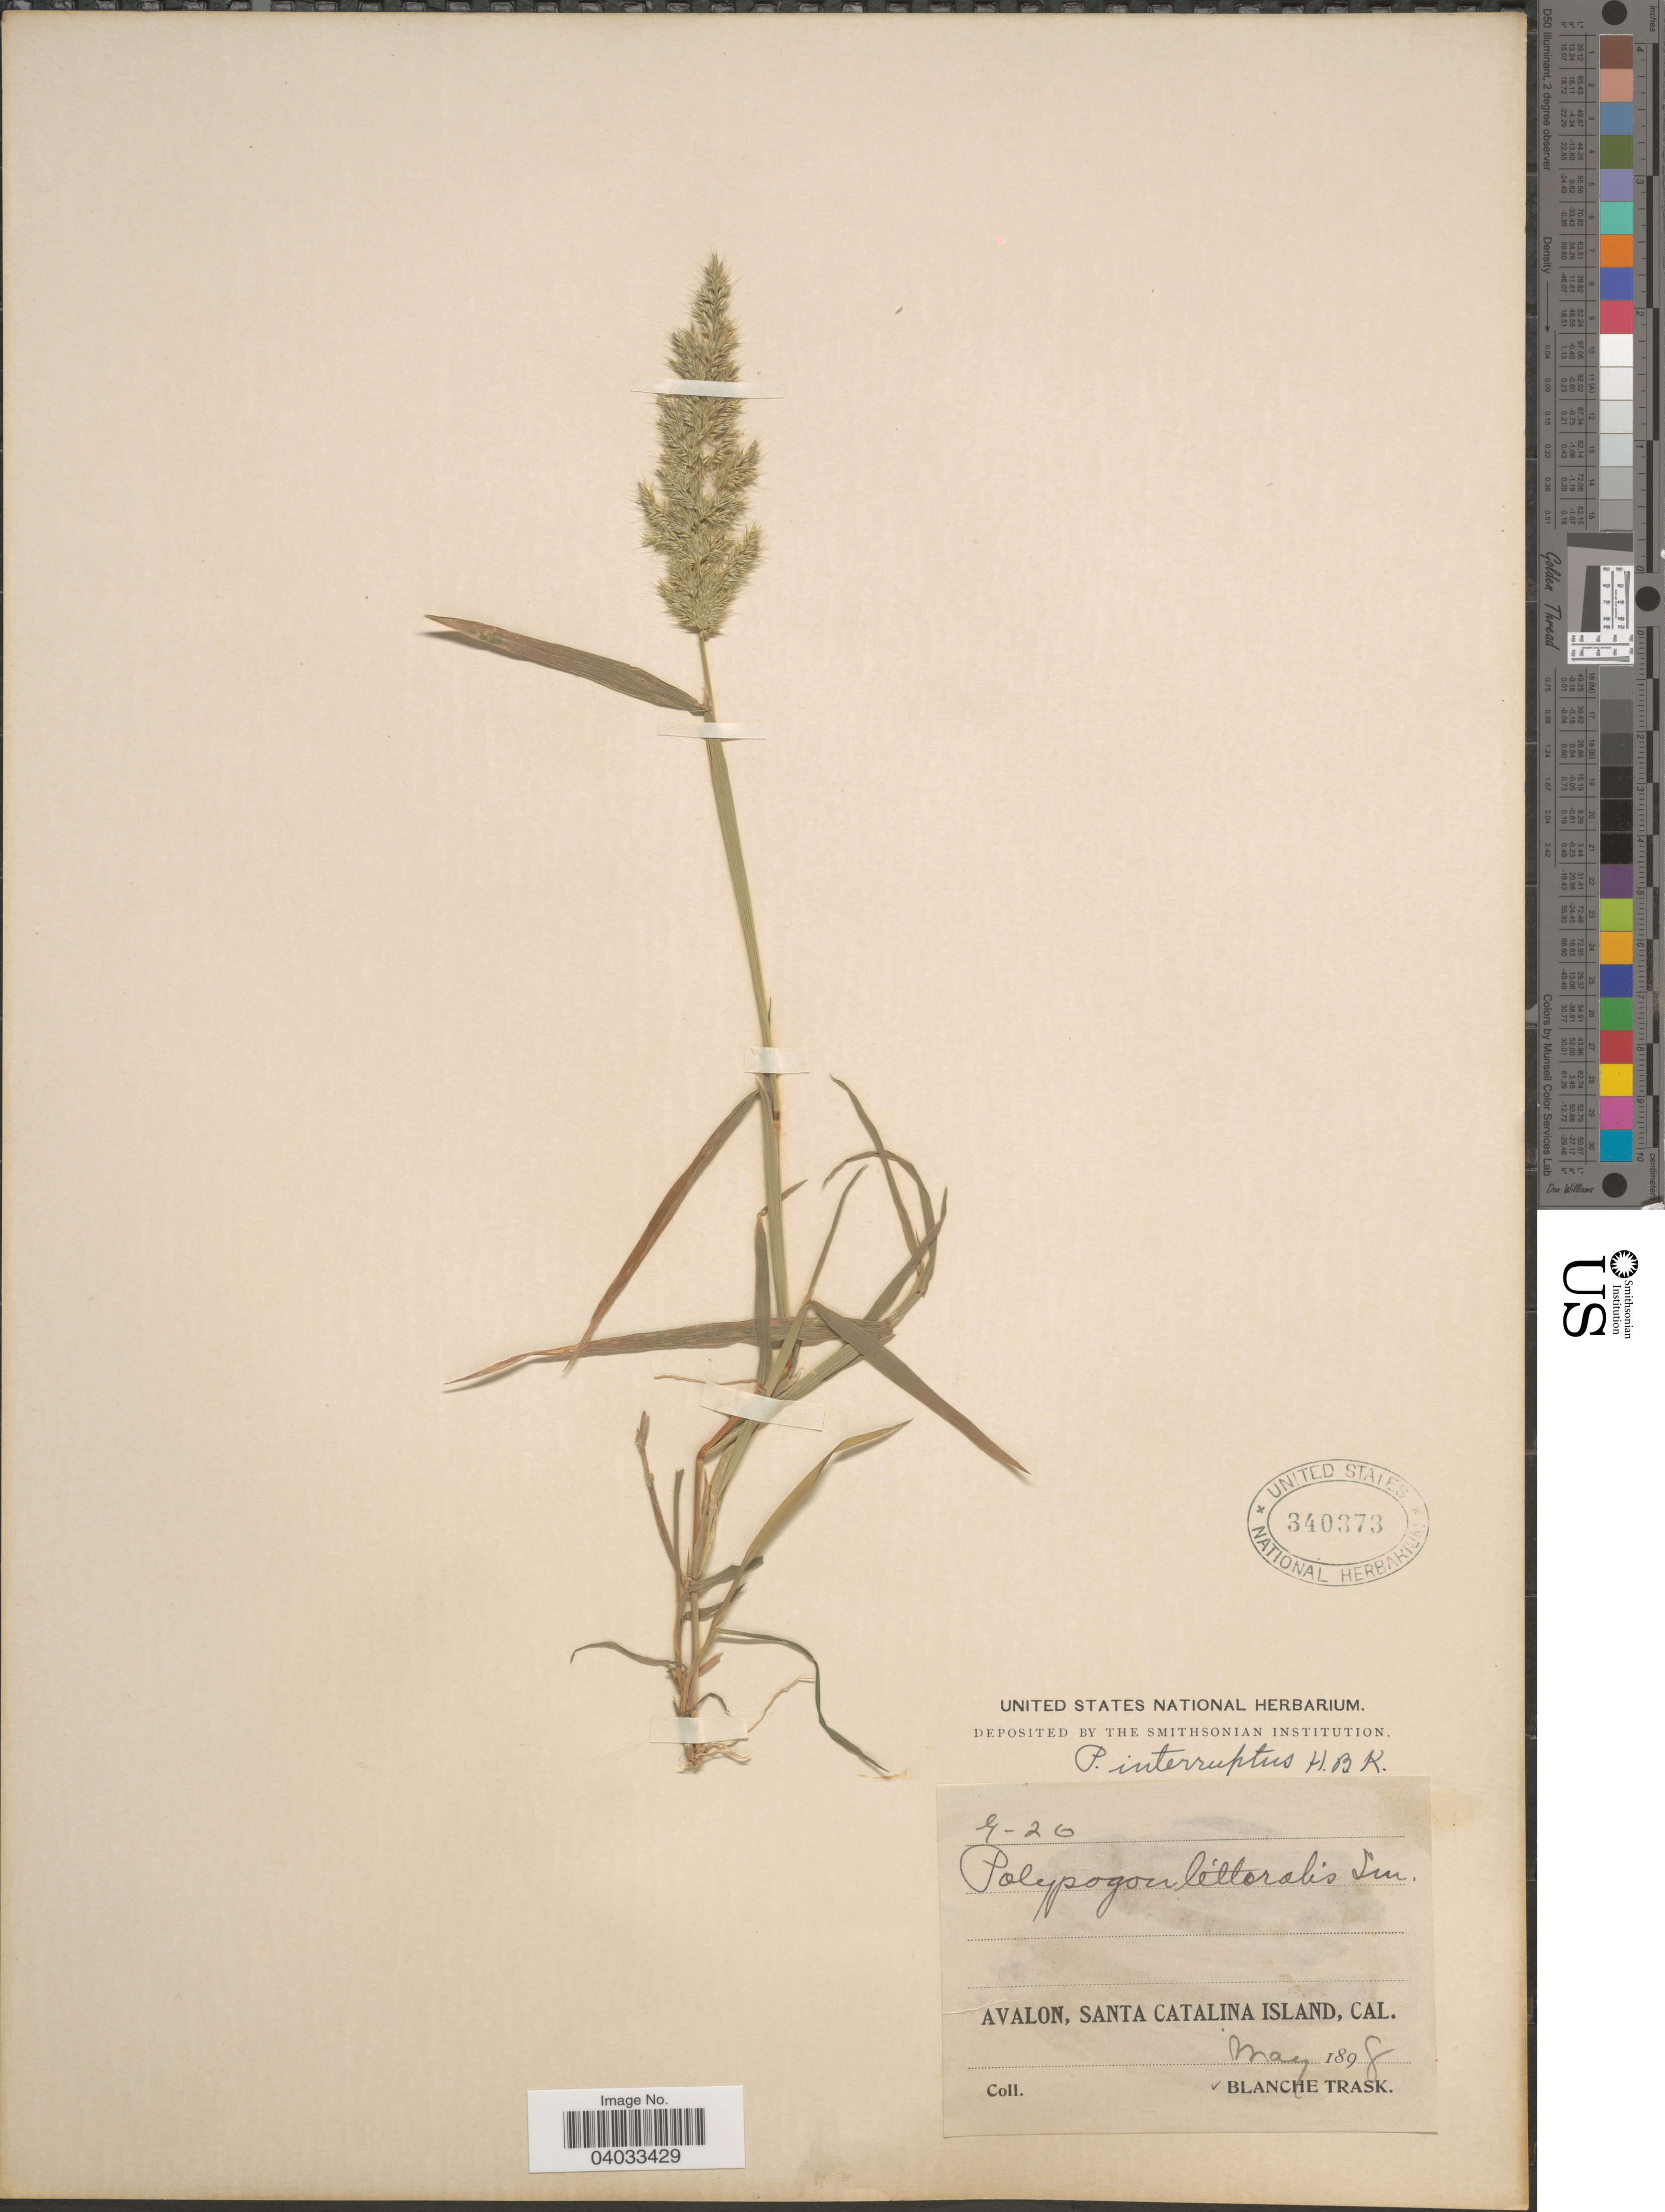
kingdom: Plantae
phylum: Tracheophyta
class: Liliopsida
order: Poales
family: Poaceae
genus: Polypogon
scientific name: Polypogon interruptus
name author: Kunth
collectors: B. Trask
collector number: G-26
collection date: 1898-05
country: United States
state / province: California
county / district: Los Angeles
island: Santa Catalina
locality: Avalon, Santa Catalina Island.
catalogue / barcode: US 340373